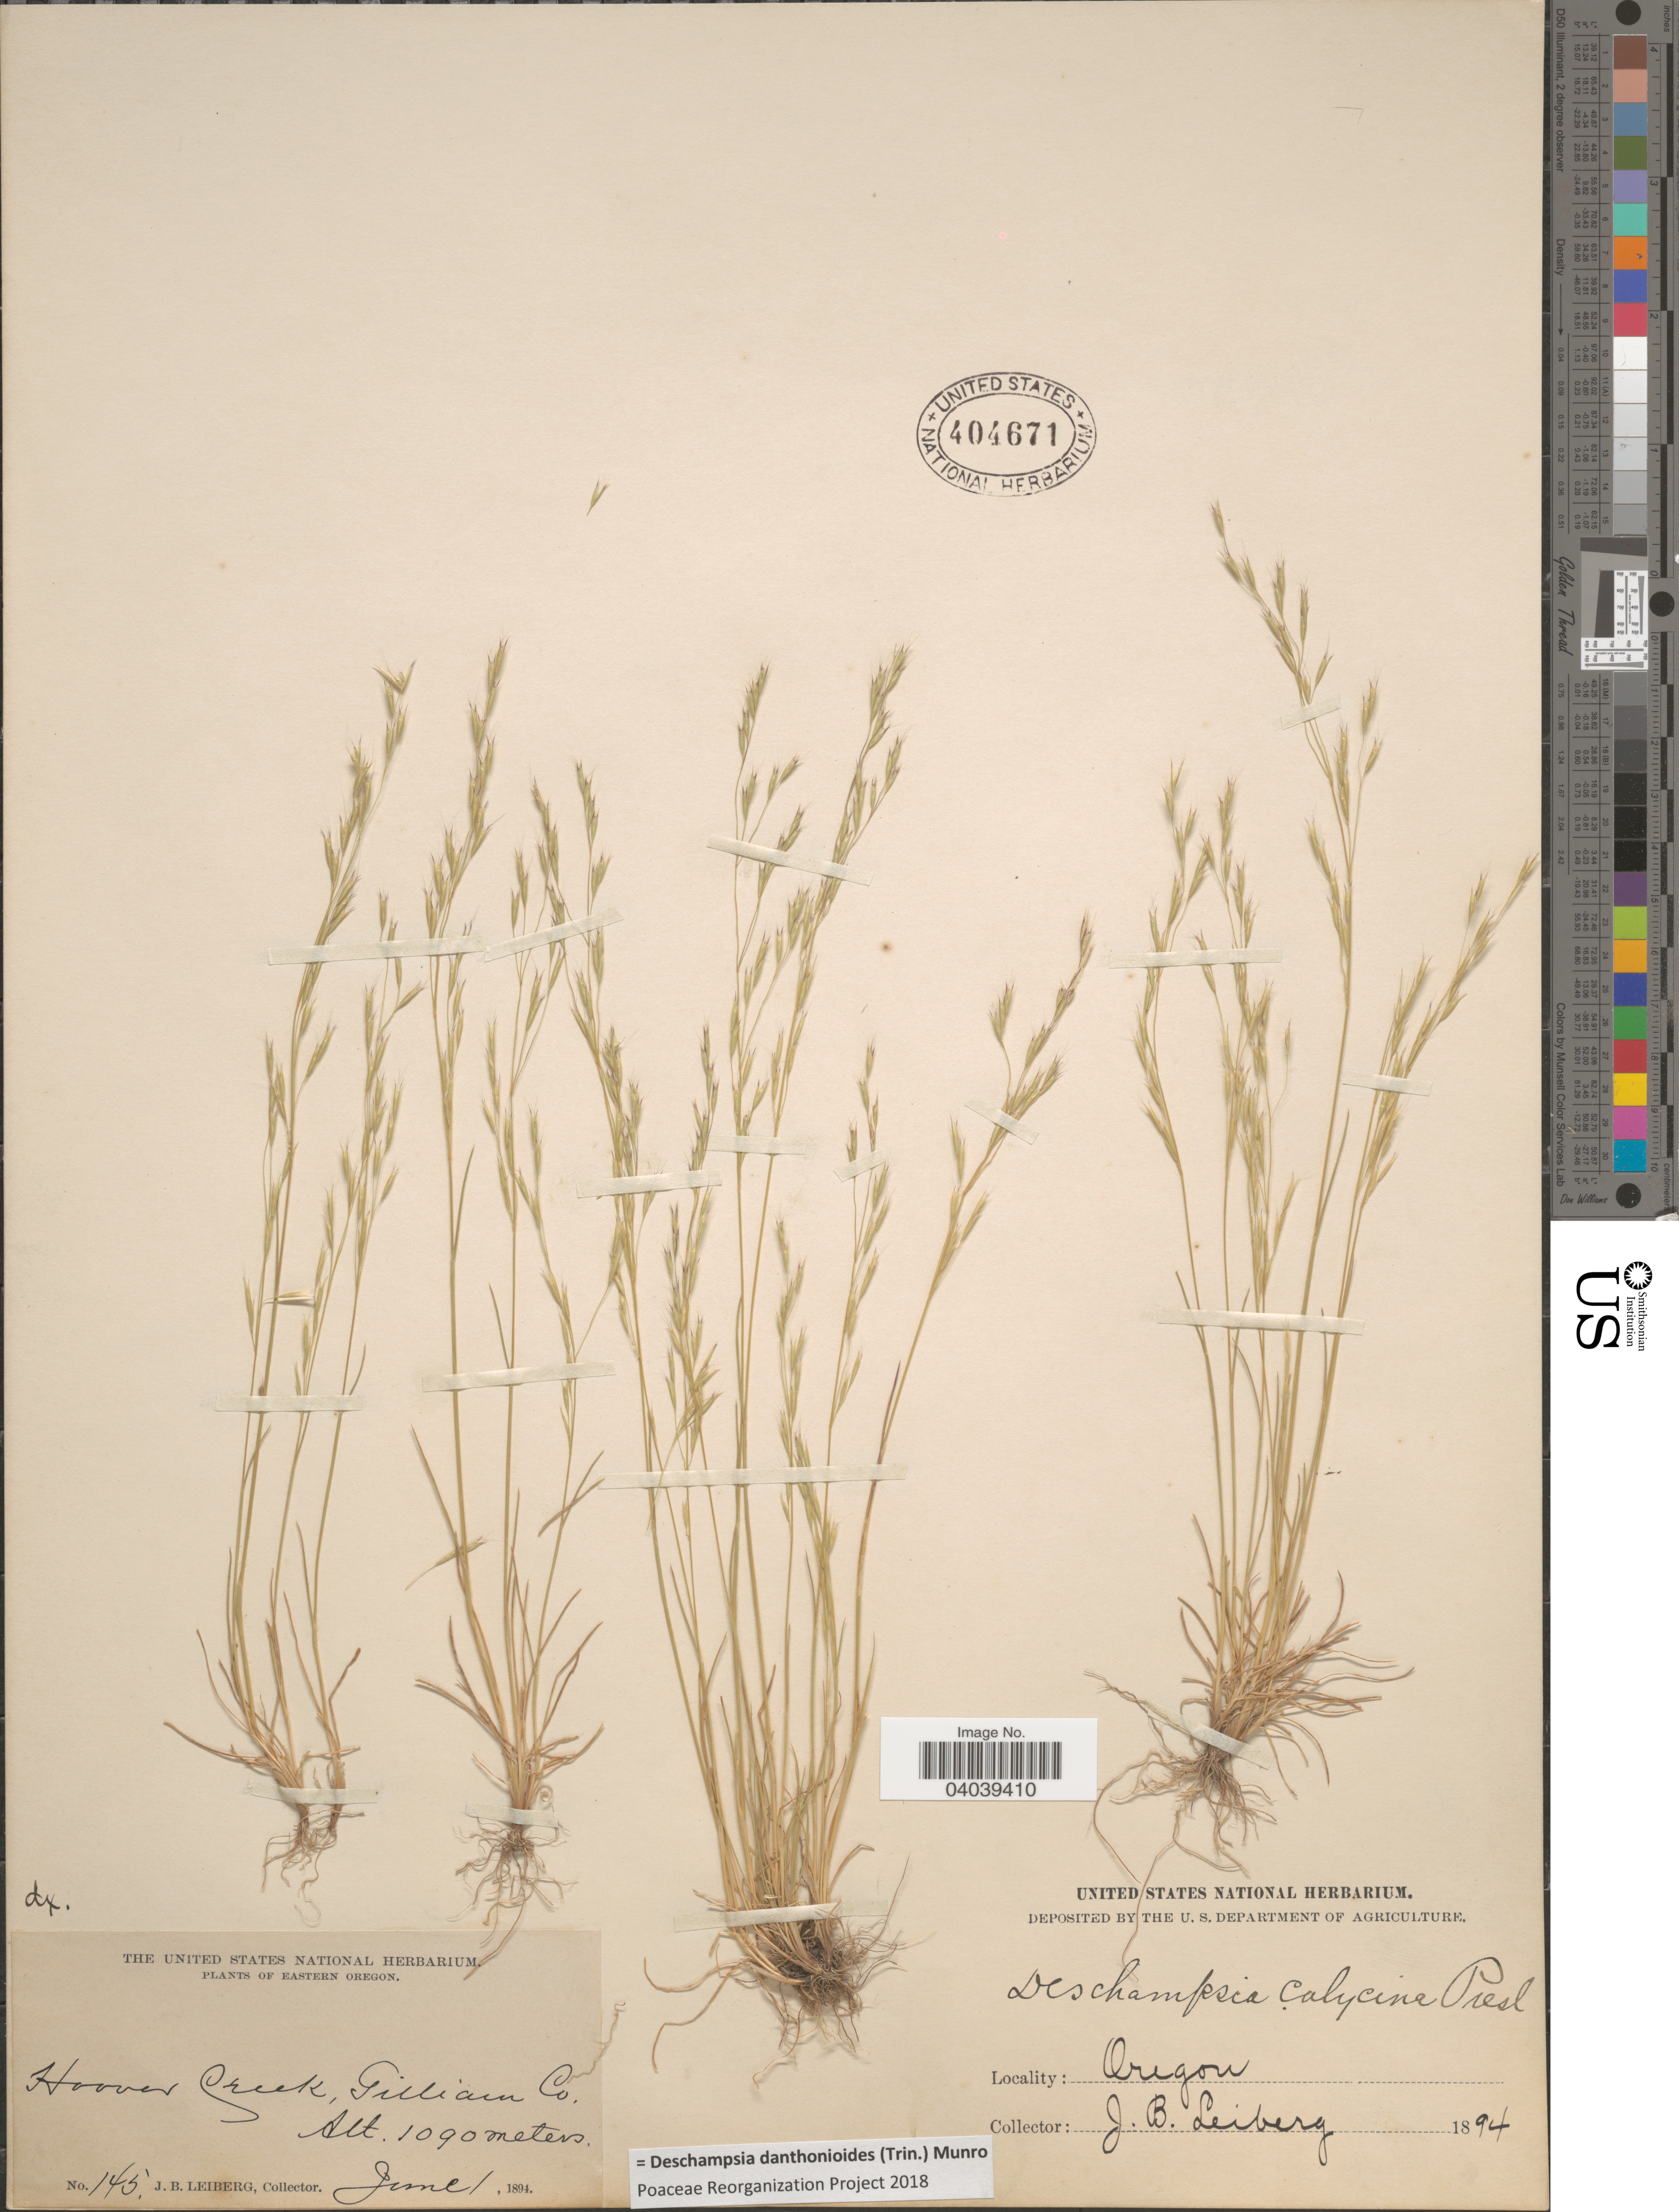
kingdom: Plantae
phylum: Tracheophyta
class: Liliopsida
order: Poales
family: Poaceae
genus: Deschampsia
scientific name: Deschampsia danthonioides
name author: (Trin.) Munro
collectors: J. B. Leiberg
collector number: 145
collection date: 1894-06-01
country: United States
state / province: Oregon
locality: Eastern Oregon.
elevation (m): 1090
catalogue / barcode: US 404671